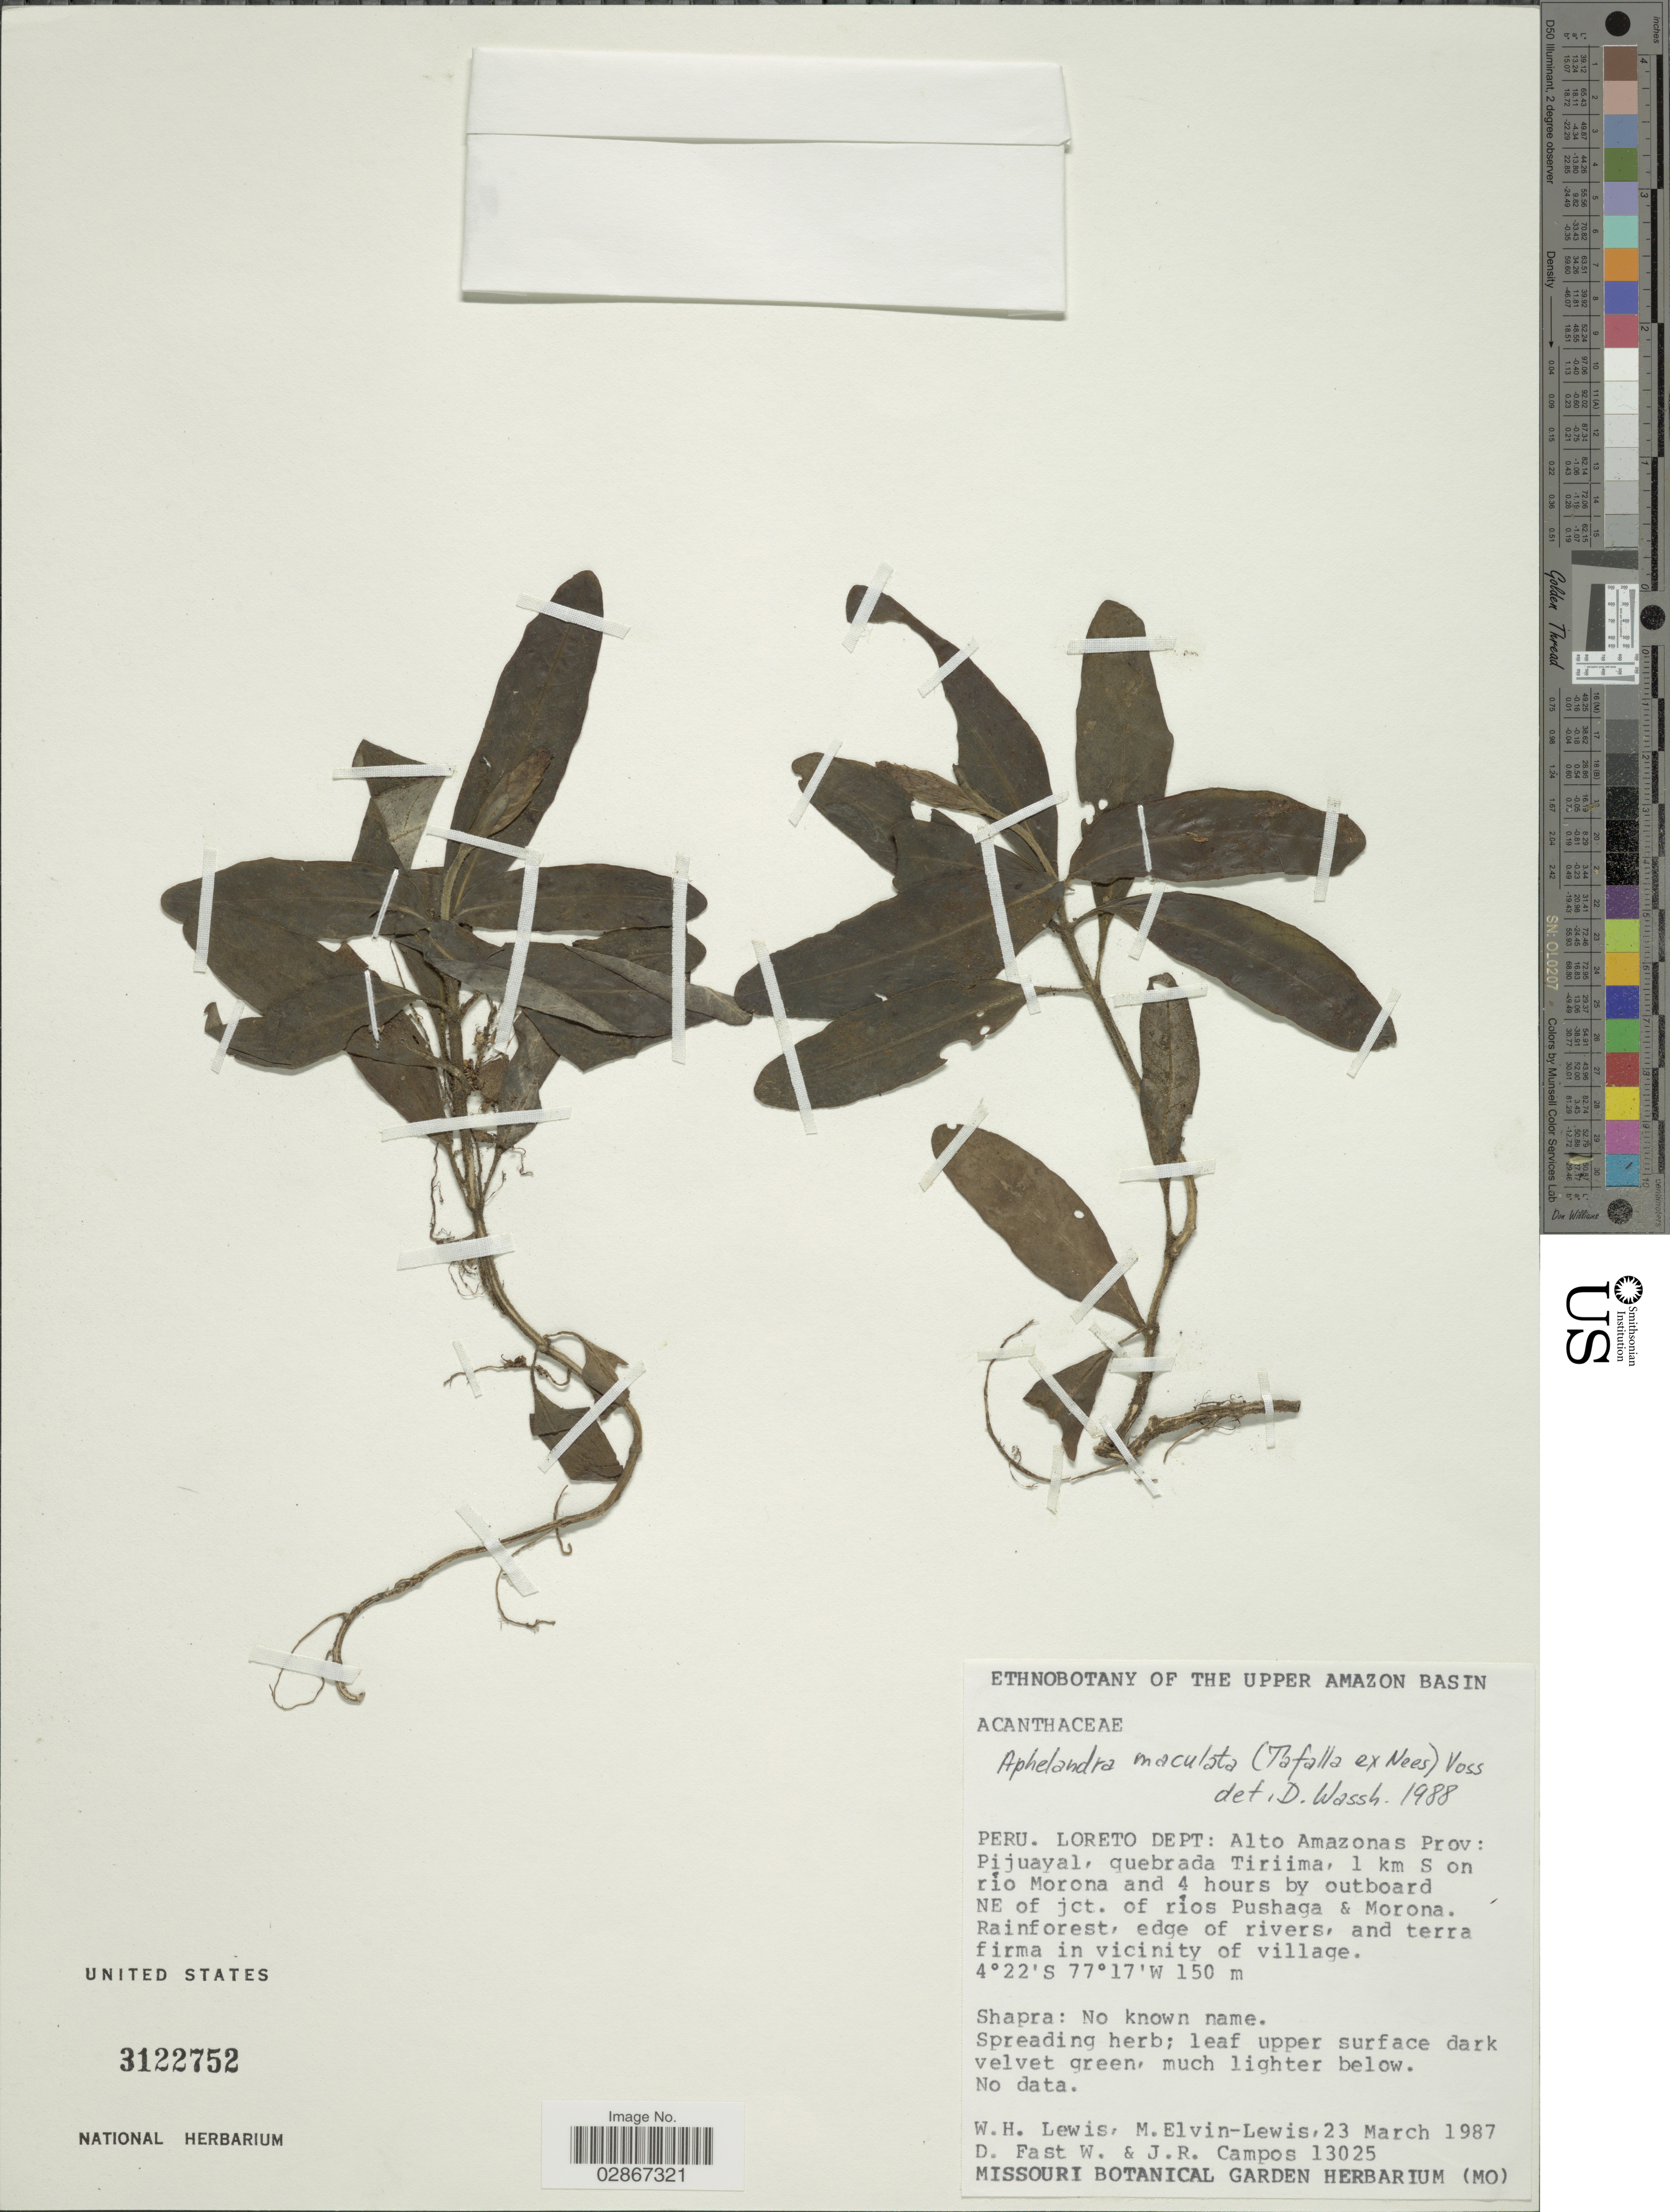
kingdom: Plantae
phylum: Tracheophyta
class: Magnoliopsida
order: Lamiales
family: Acanthaceae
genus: Aphelandra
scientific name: Aphelandra maculata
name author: (Tafalla ex Nees) Voss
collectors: W. H. Lewis, M. Elvin-Lewis, D. Fast & J. Campos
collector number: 13025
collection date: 1987-03-23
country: Peru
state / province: Loreto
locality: Loreto Dept: Alto Amazonas Prov.: Pijuayal, quebrada Tiriima, 1 km S on río Morona and 4 hours by outboars NE of jct. of ríod Pushaga & Morona.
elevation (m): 150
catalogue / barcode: US 3122752